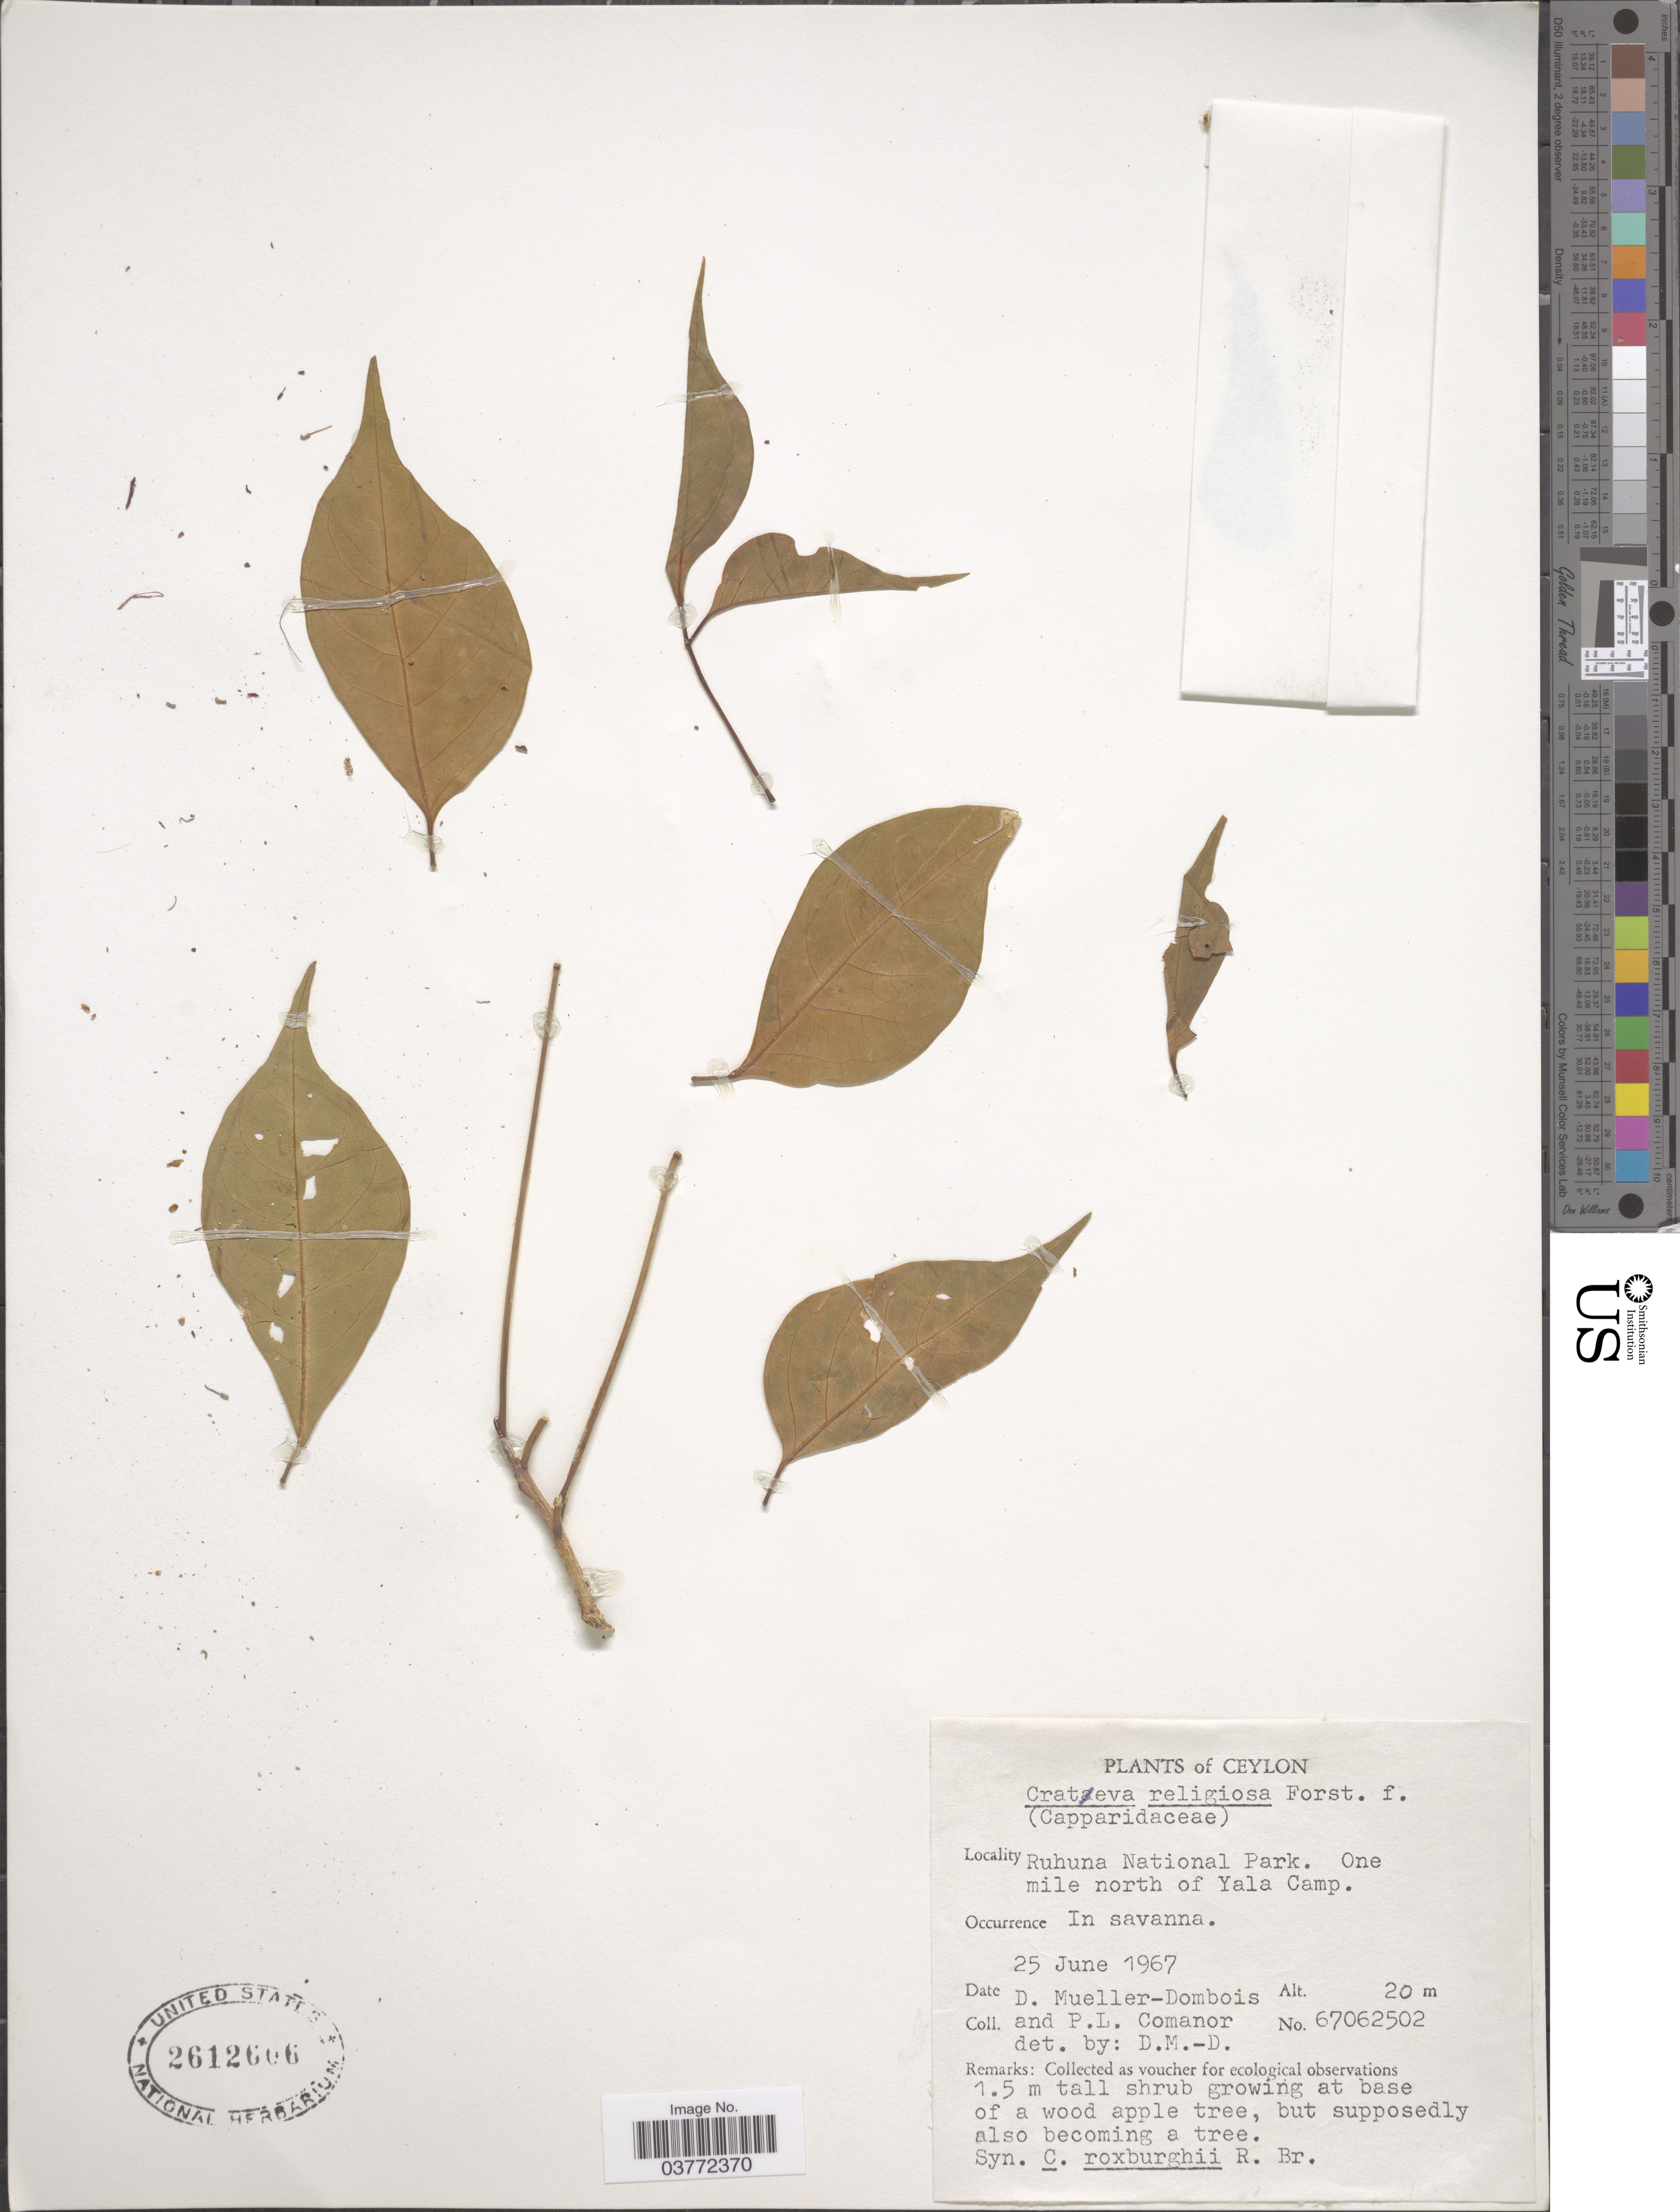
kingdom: Plantae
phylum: Tracheophyta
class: Magnoliopsida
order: Brassicales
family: Capparaceae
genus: Crateva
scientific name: Crateva adansonii subsp. odora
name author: (Buch.-Ham.) Jacobs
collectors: D. Mueller-Dombois & P. Comanor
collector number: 67062502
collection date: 1967-06-25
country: Sri Lanka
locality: Ceylon. Ruhuna National Park. One mile north of Yala Camp.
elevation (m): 20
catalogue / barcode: US 2612606